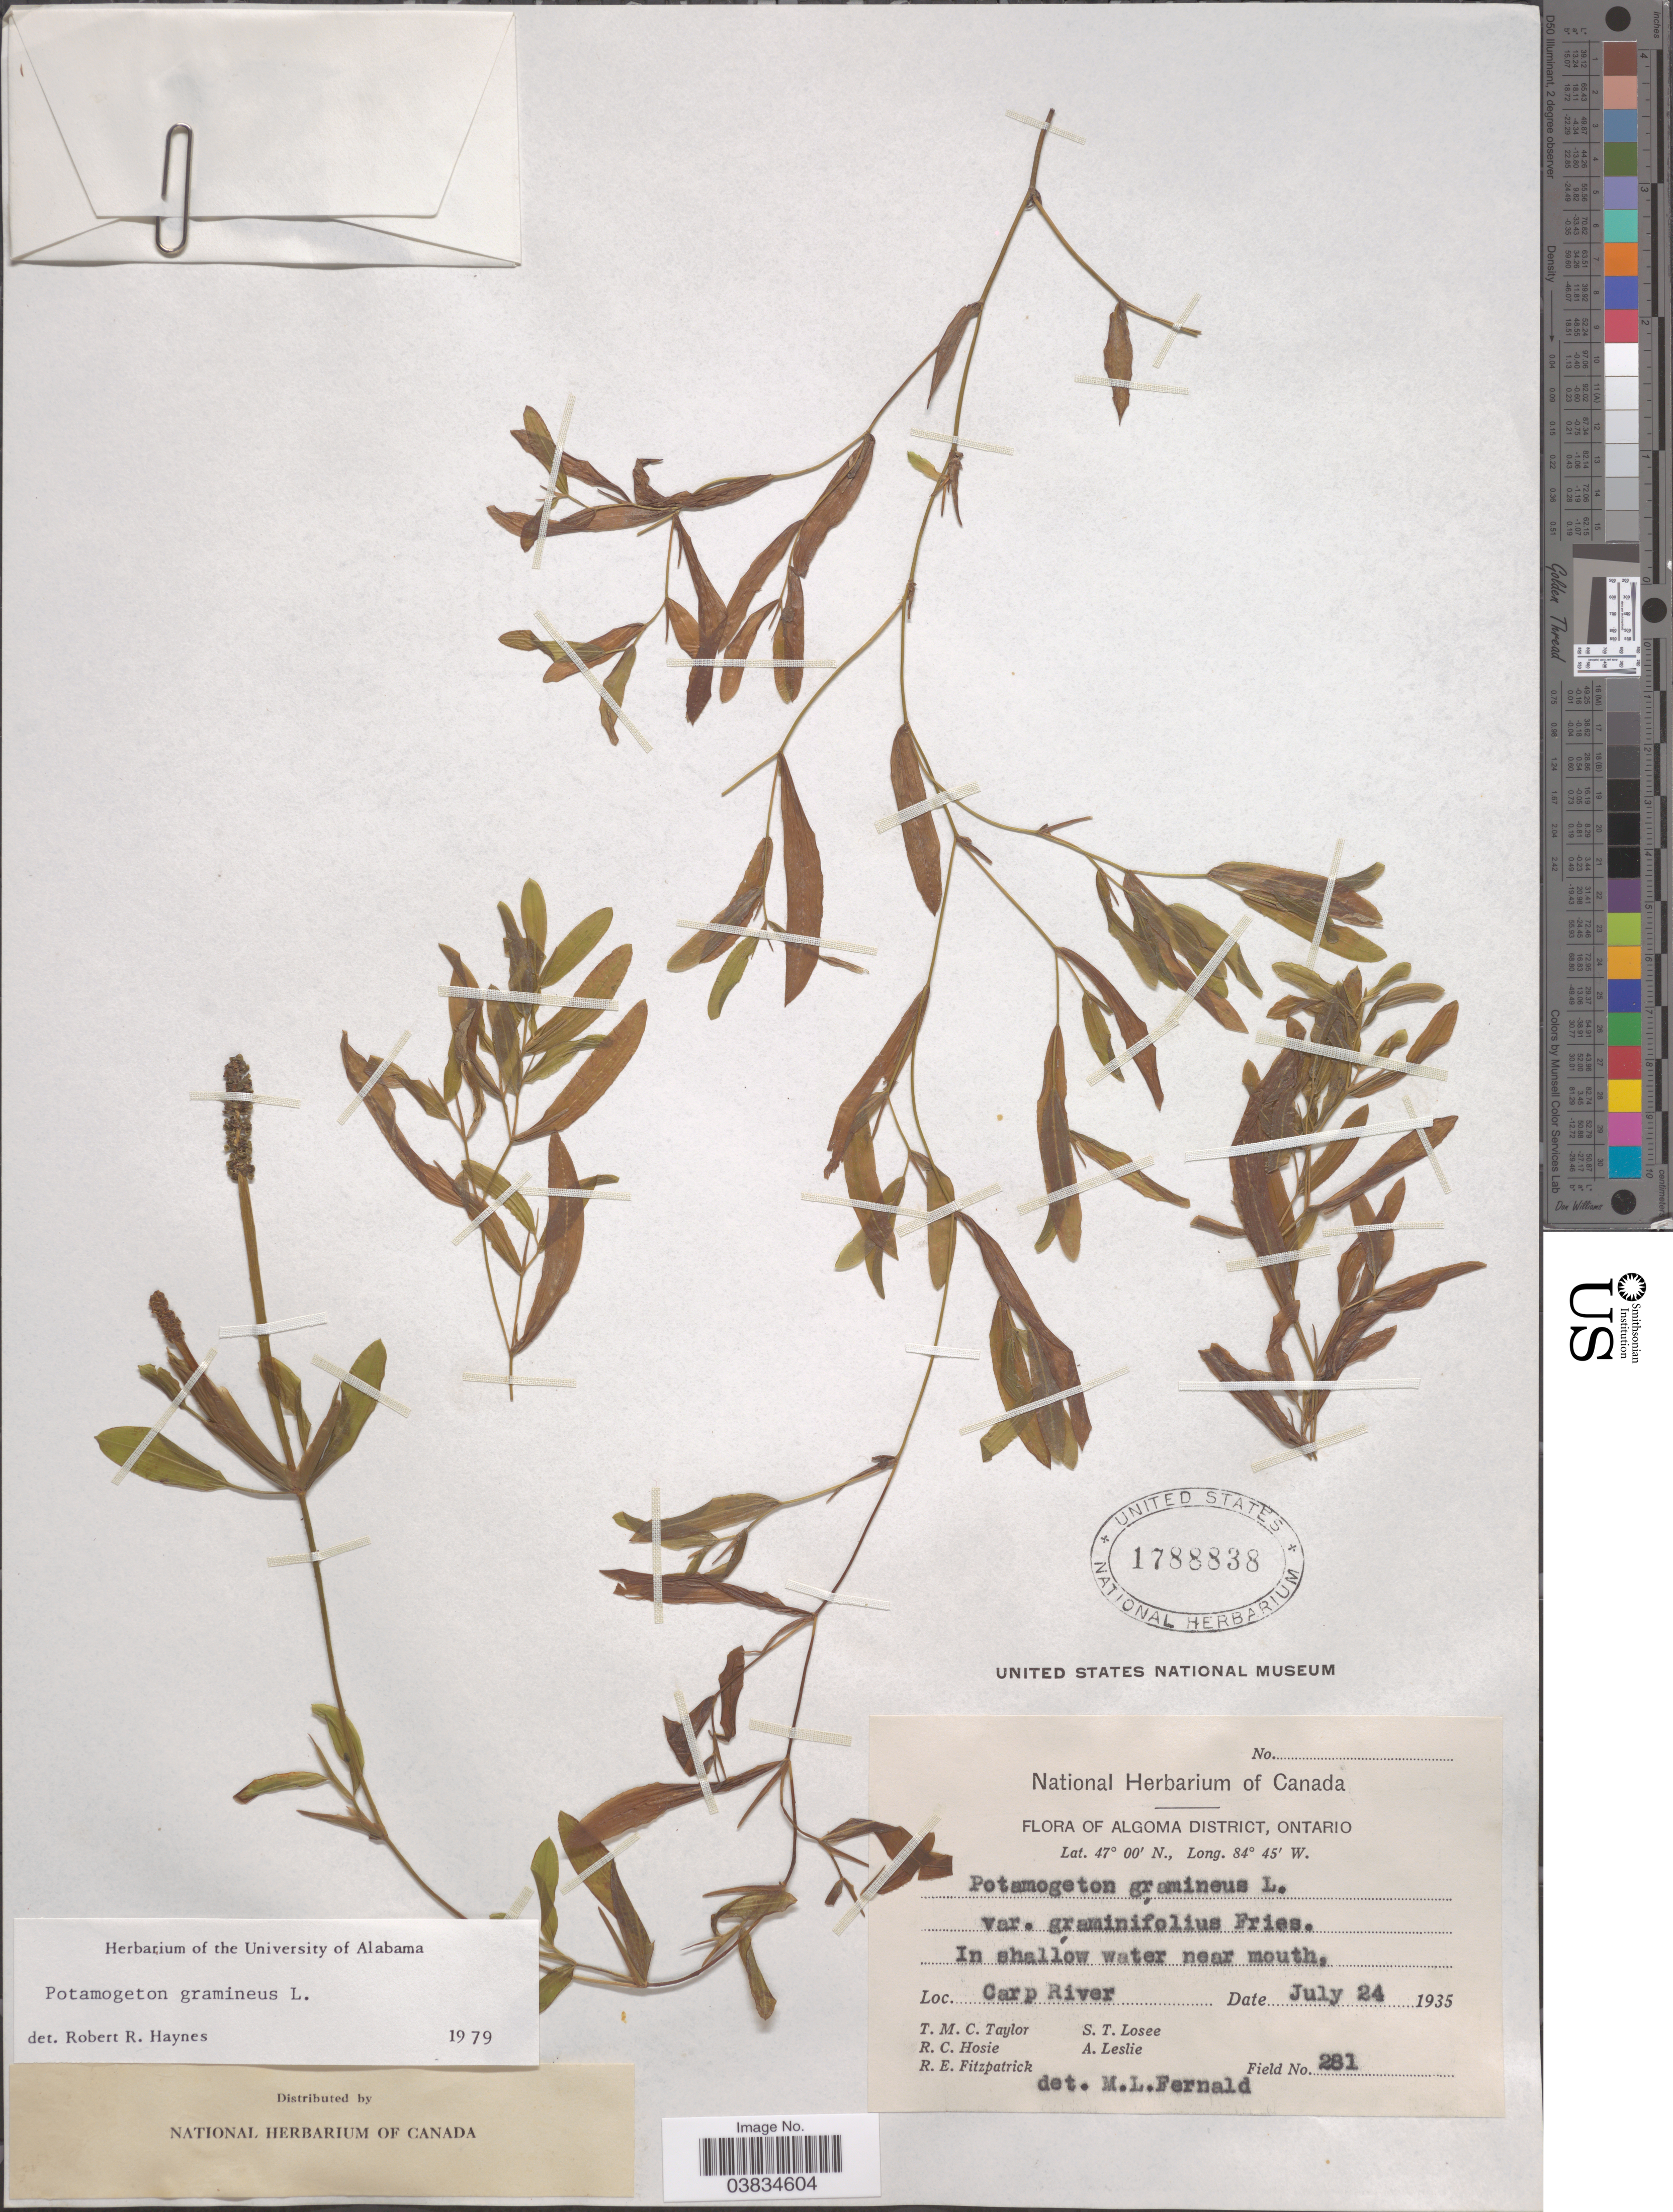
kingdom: Plantae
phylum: Tracheophyta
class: Liliopsida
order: Alismatales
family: Potamogetonaceae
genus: Potamogeton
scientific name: Potamogeton gramineus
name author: L.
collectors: T. M. C. Taylor, R. Hosie, R. Fitzpatrick, S. Losee & A. Leslie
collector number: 281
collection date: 1935-07-24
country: Canada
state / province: Ontario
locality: Algoma District. Carp River.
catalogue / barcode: US 1788838